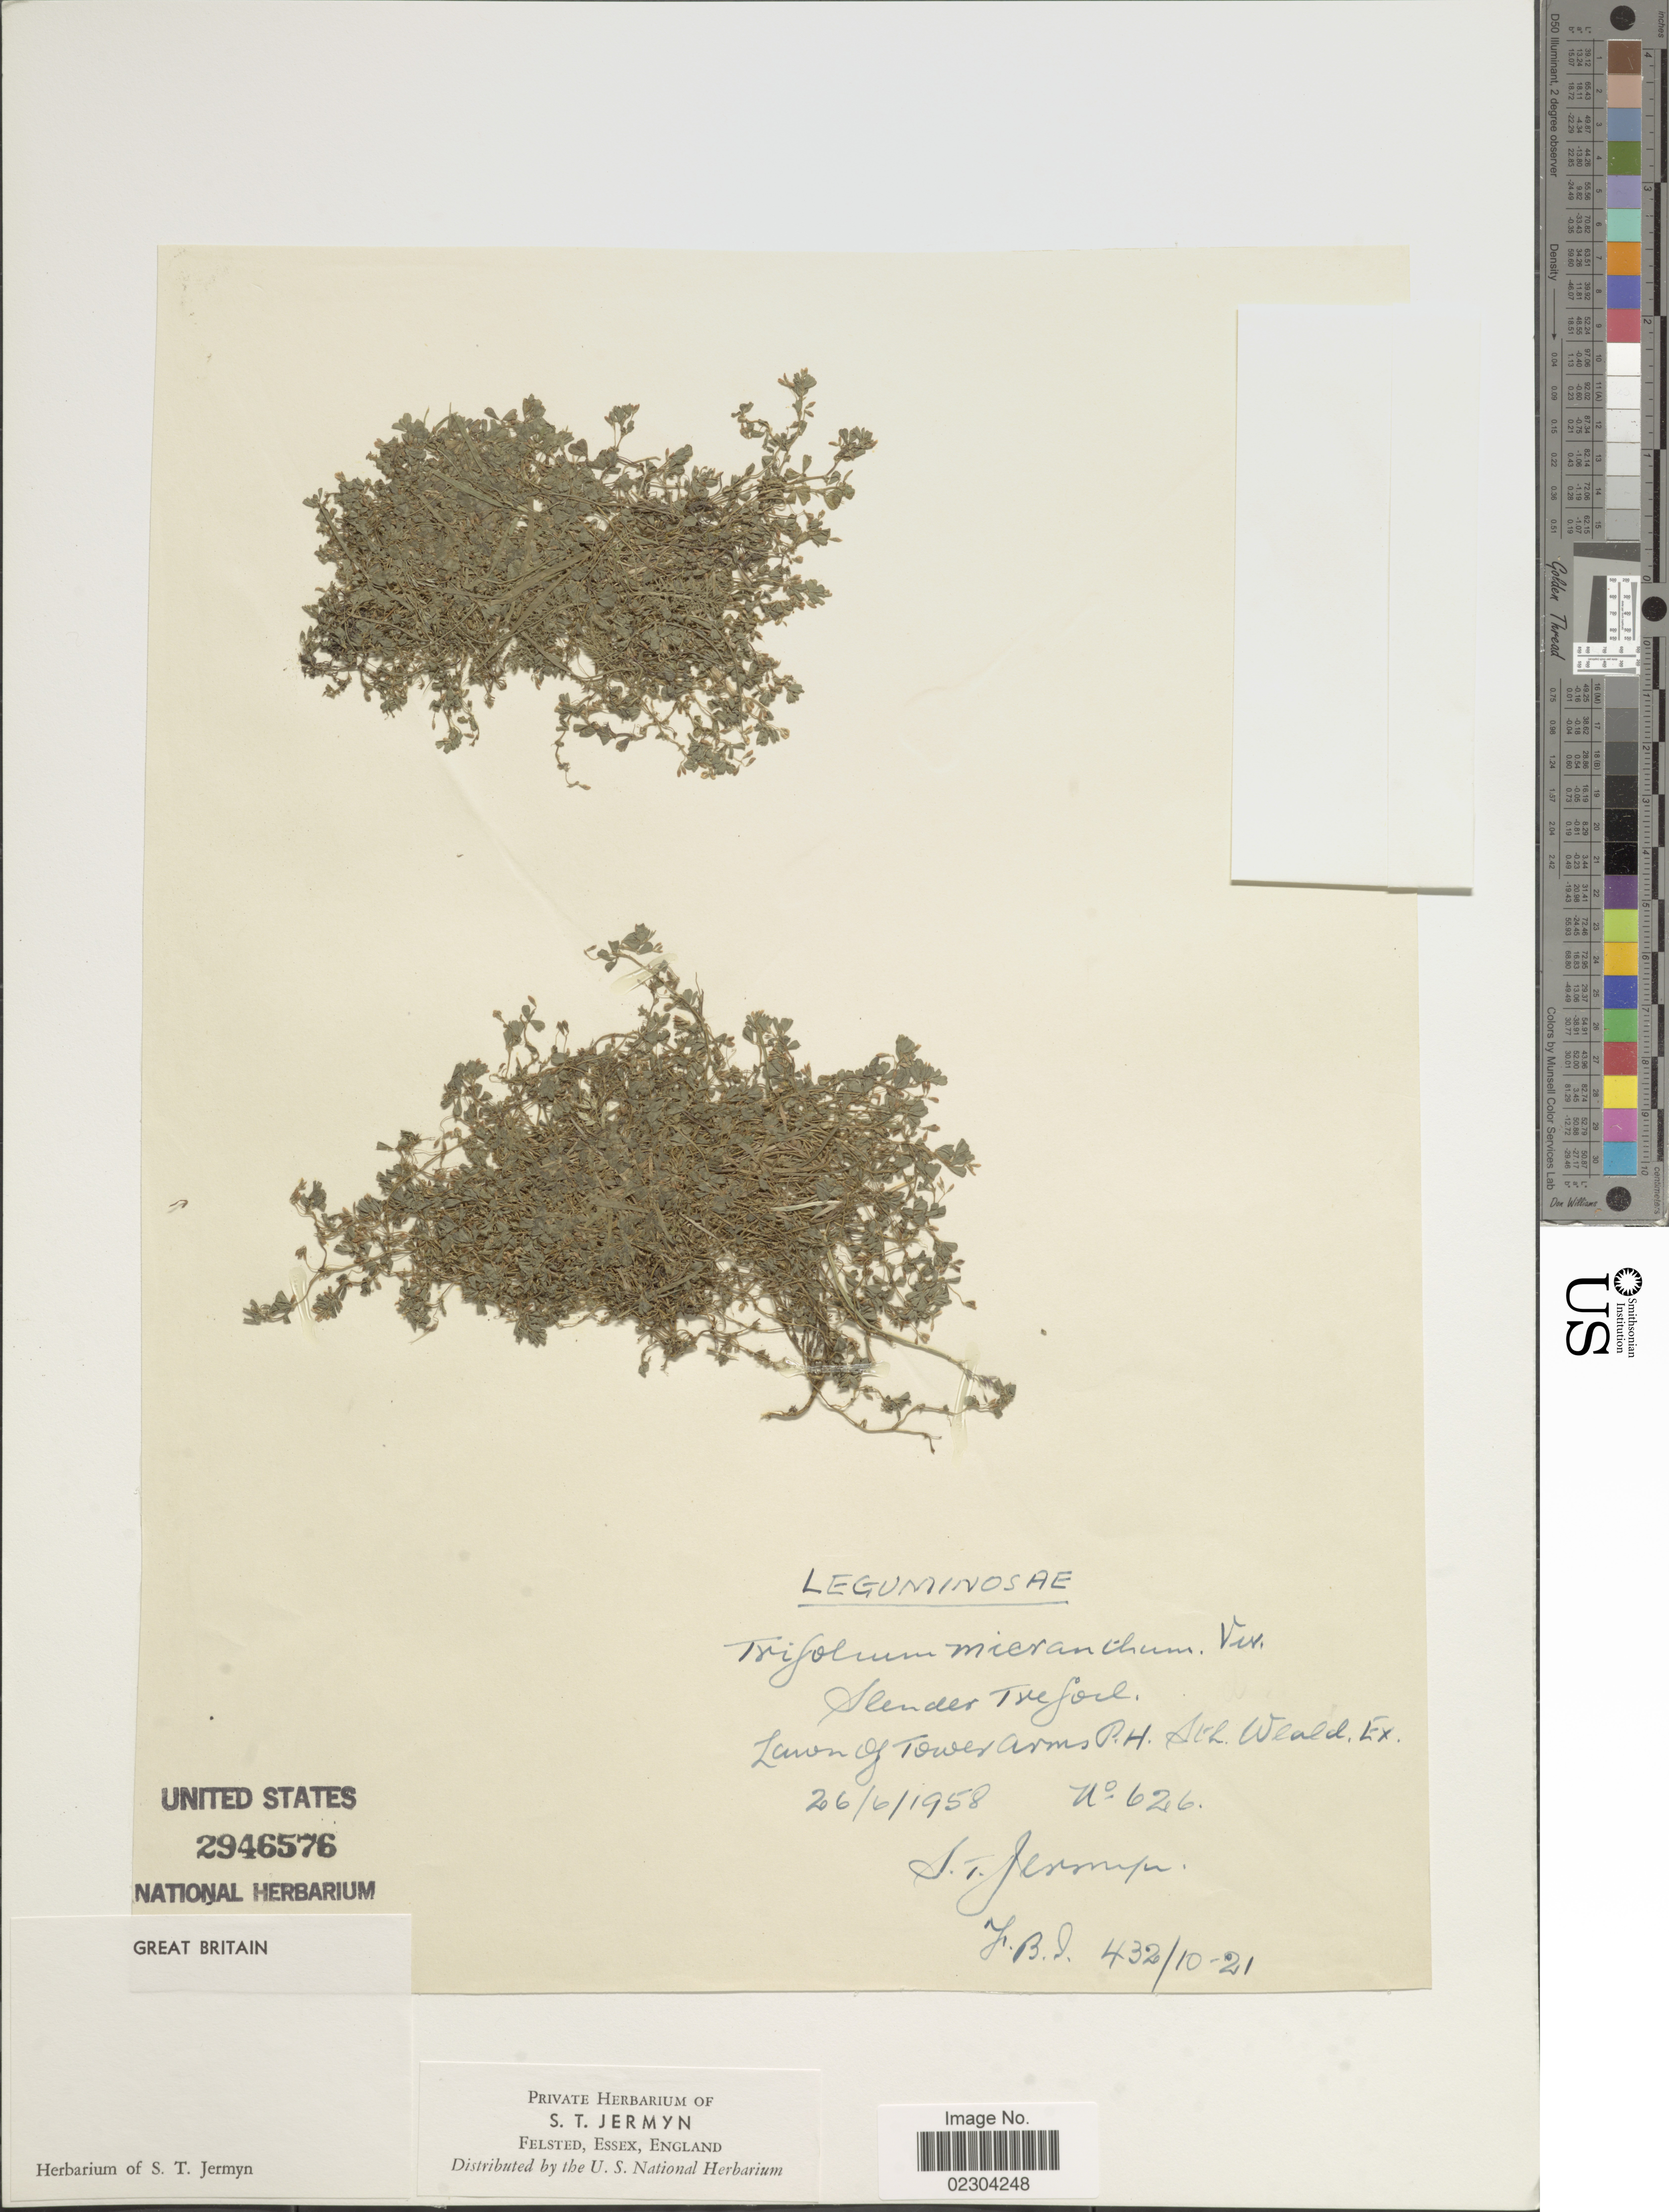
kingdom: Plantae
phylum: Tracheophyta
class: Magnoliopsida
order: Fabales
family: Fabaceae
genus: Trifolium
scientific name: Trifolium micranthum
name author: Viv.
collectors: S. Jermyn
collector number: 626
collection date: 1958-06-26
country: United Kingdom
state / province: England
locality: Lawn of Tower Arms. P.H. Sth. Weald, Ex. Great Britain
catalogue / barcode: US 2946576